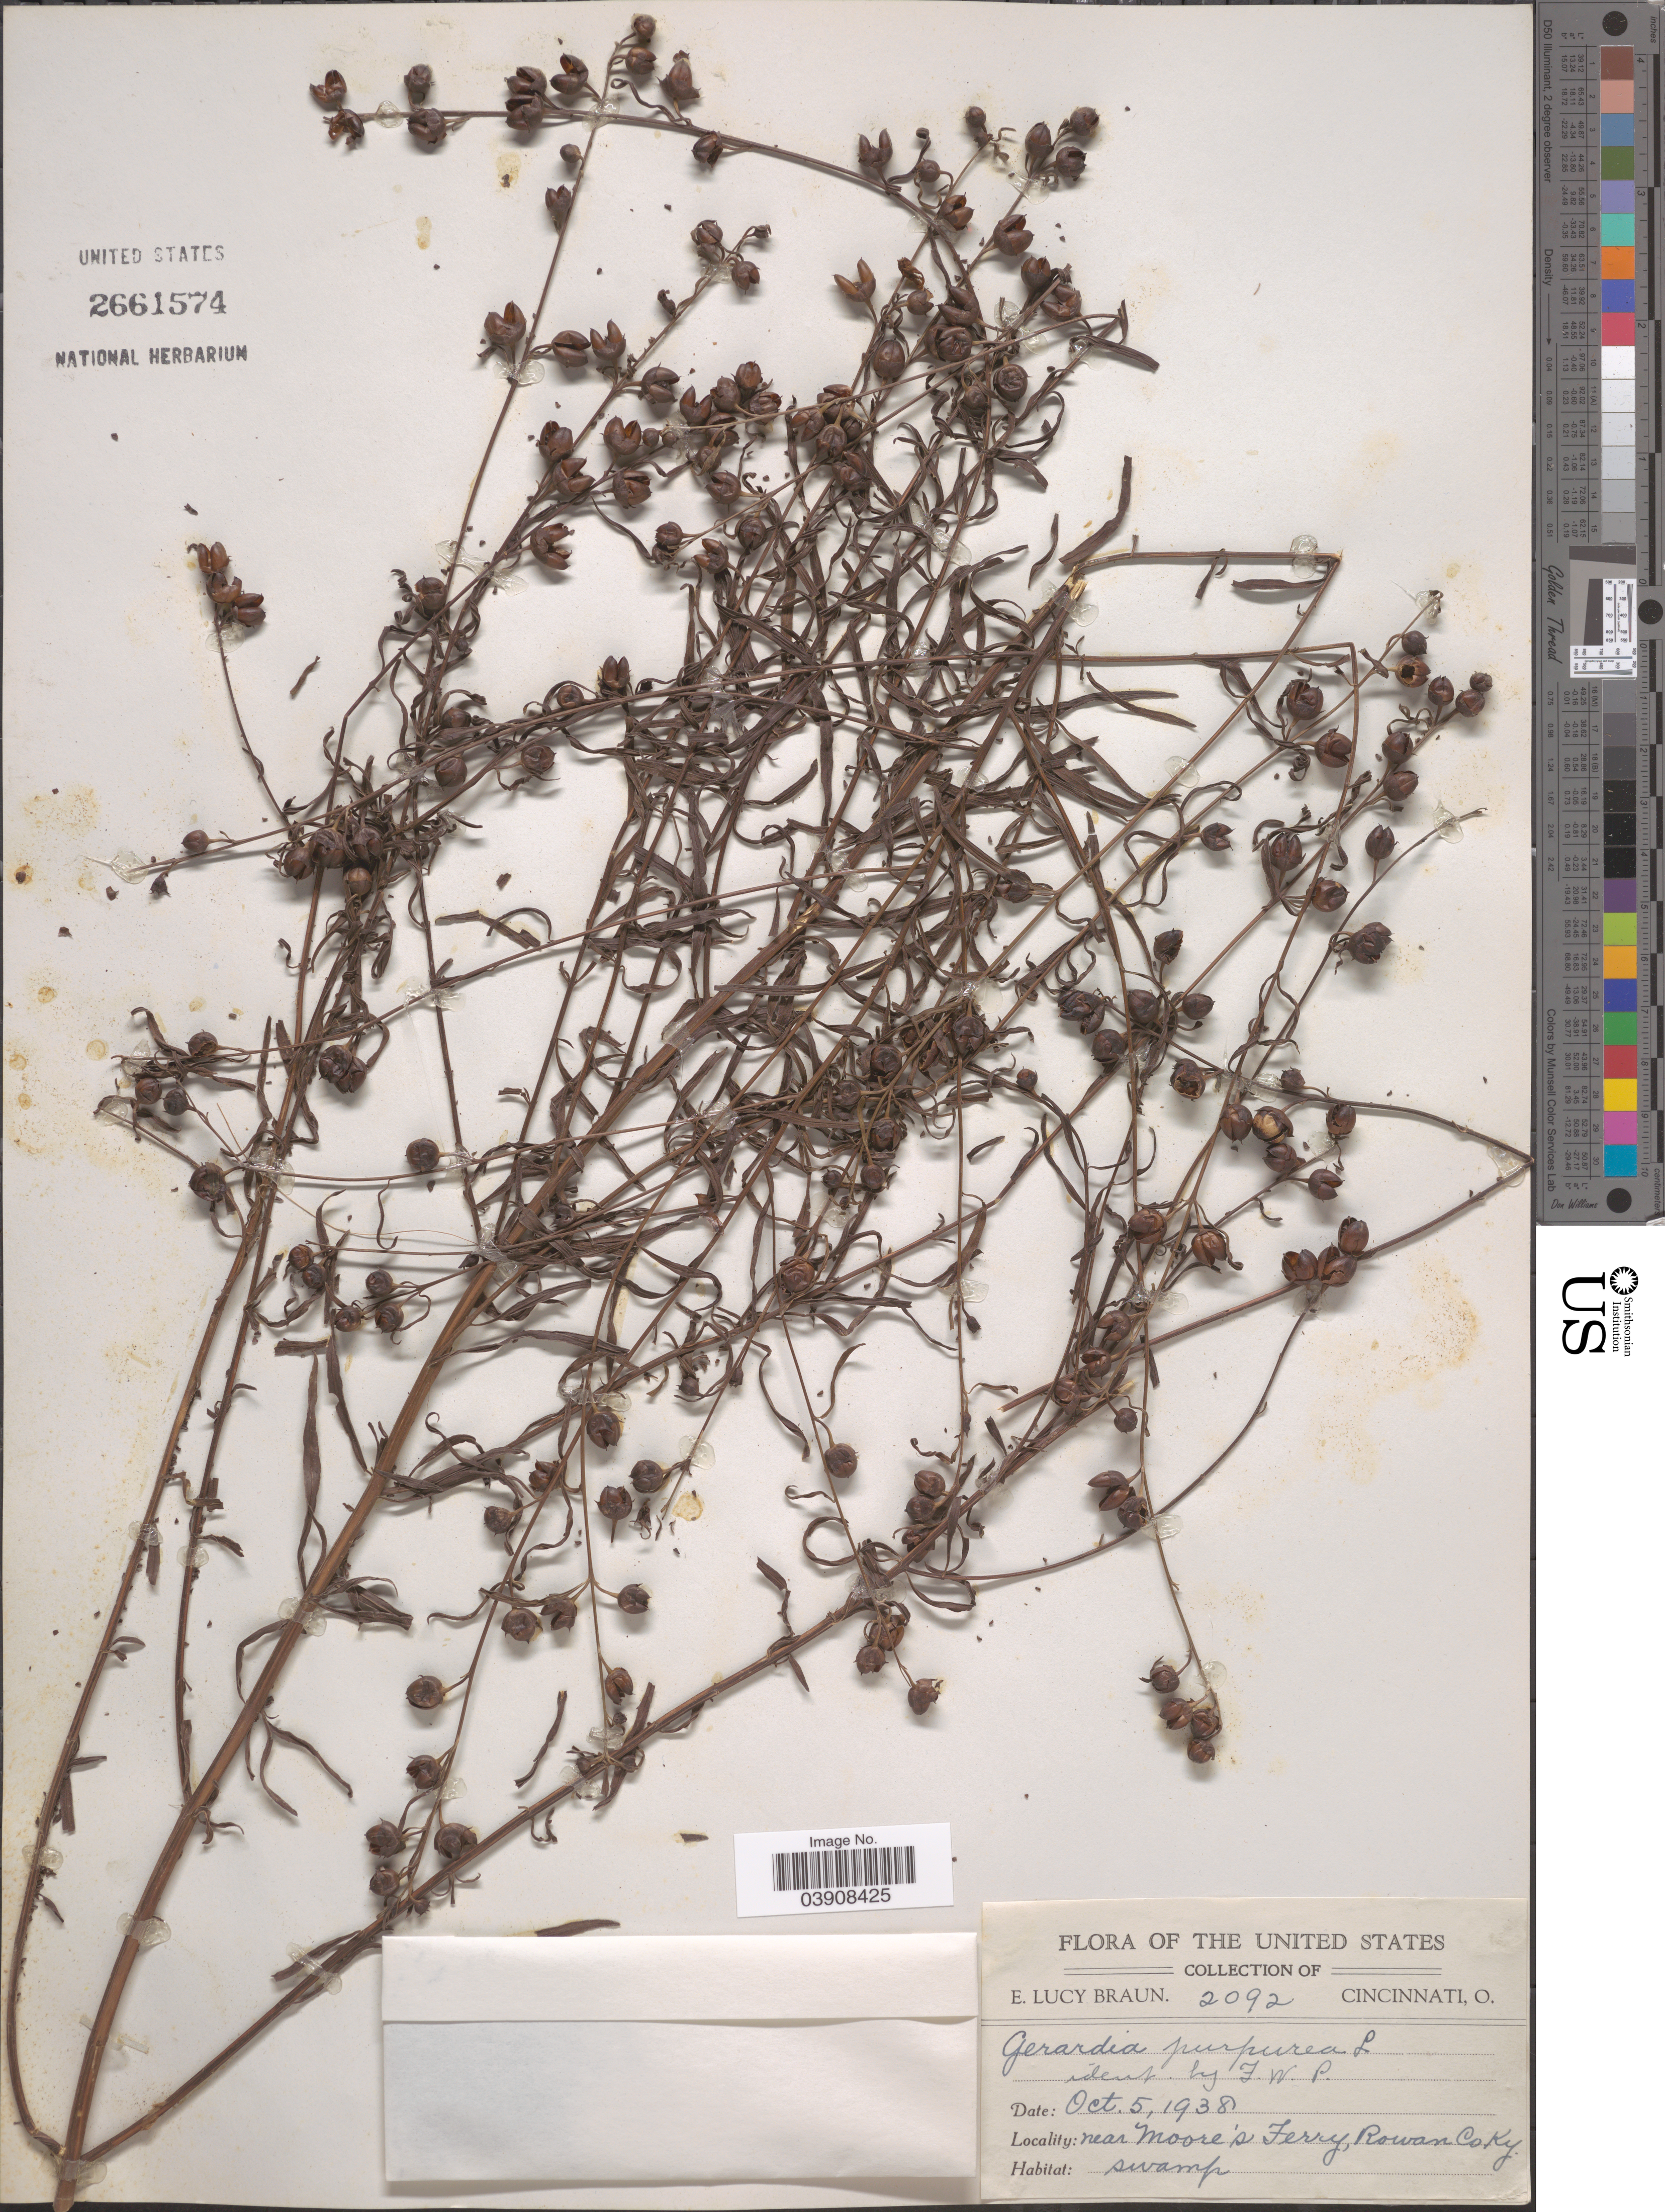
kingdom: Plantae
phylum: Tracheophyta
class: Magnoliopsida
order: Lamiales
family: Orobanchaceae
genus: Agalinis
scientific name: Agalinis purpurea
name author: (L.) Pennell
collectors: E. L. Braun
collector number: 2092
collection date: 1938-10-05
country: United States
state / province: Kentucky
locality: Near Moore's Ferry, Rowan Co.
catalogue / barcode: US 2661574